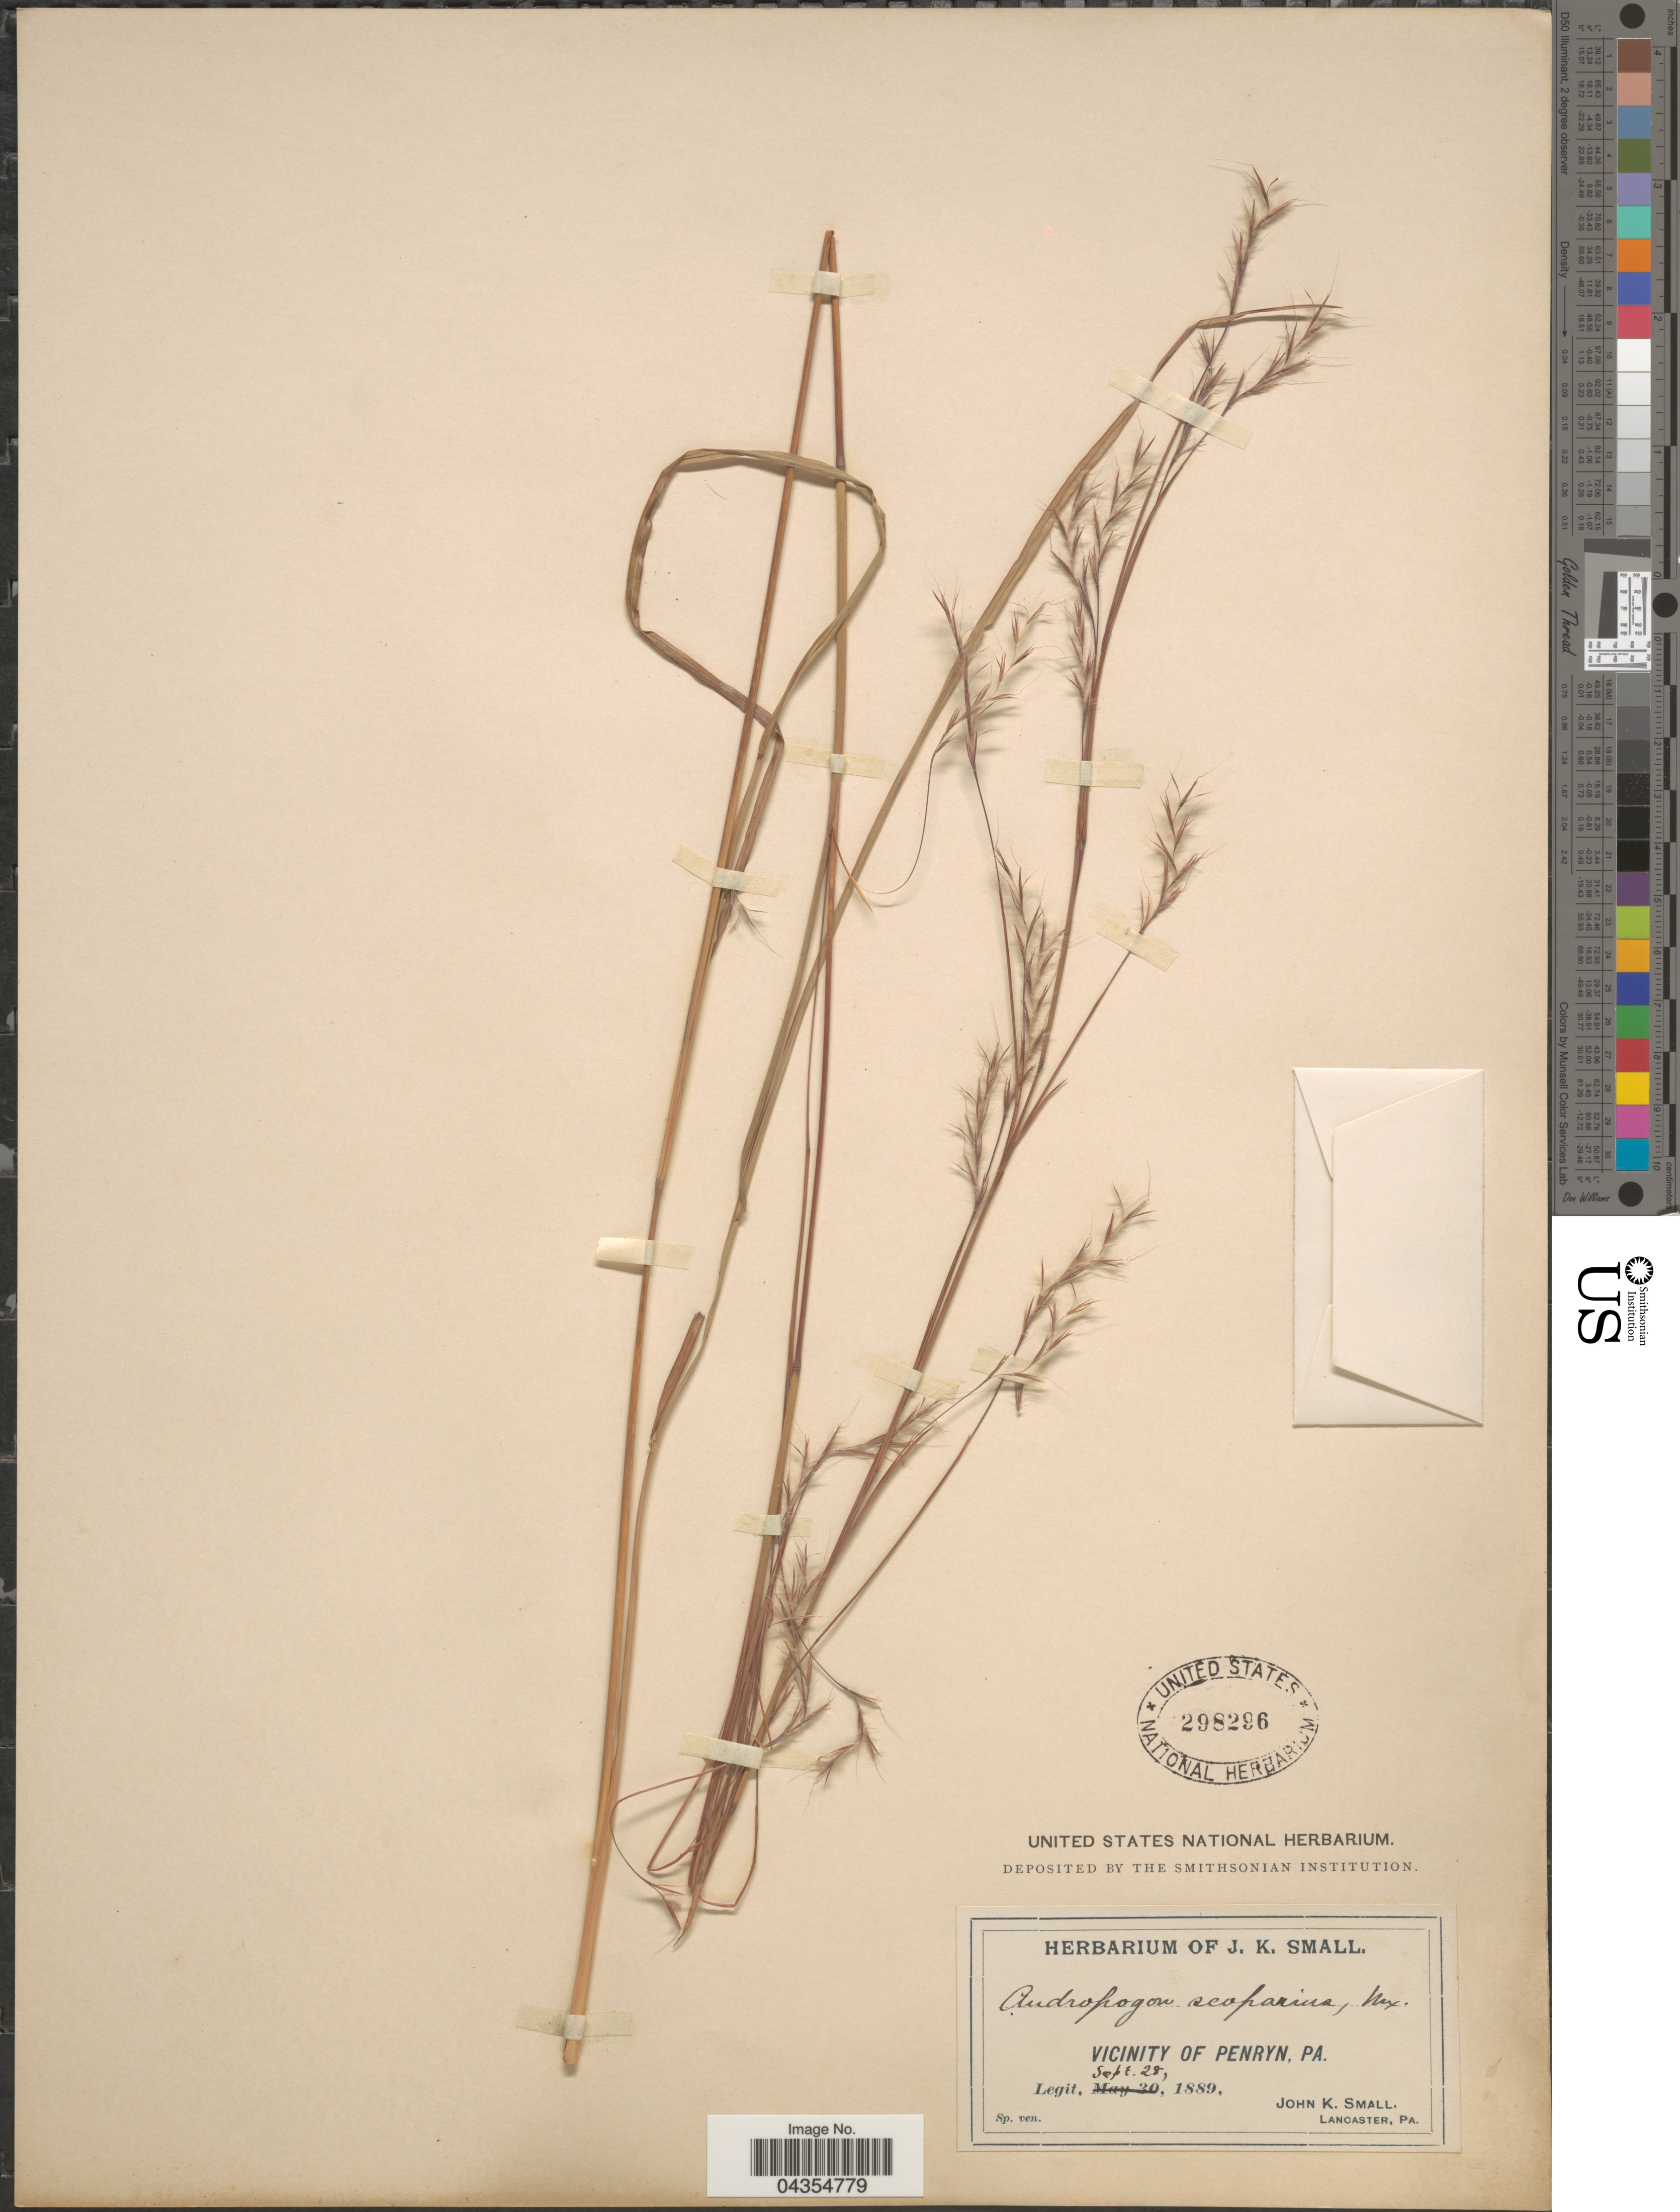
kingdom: Plantae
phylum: Tracheophyta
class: Liliopsida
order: Poales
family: Poaceae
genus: Schizachyrium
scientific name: Schizachyrium sanguineum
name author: (Retz.) Alston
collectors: J. K. Small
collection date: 1889-09-28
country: United States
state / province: Pennsylvania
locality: Vicinity of Penryn.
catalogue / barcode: US 298296